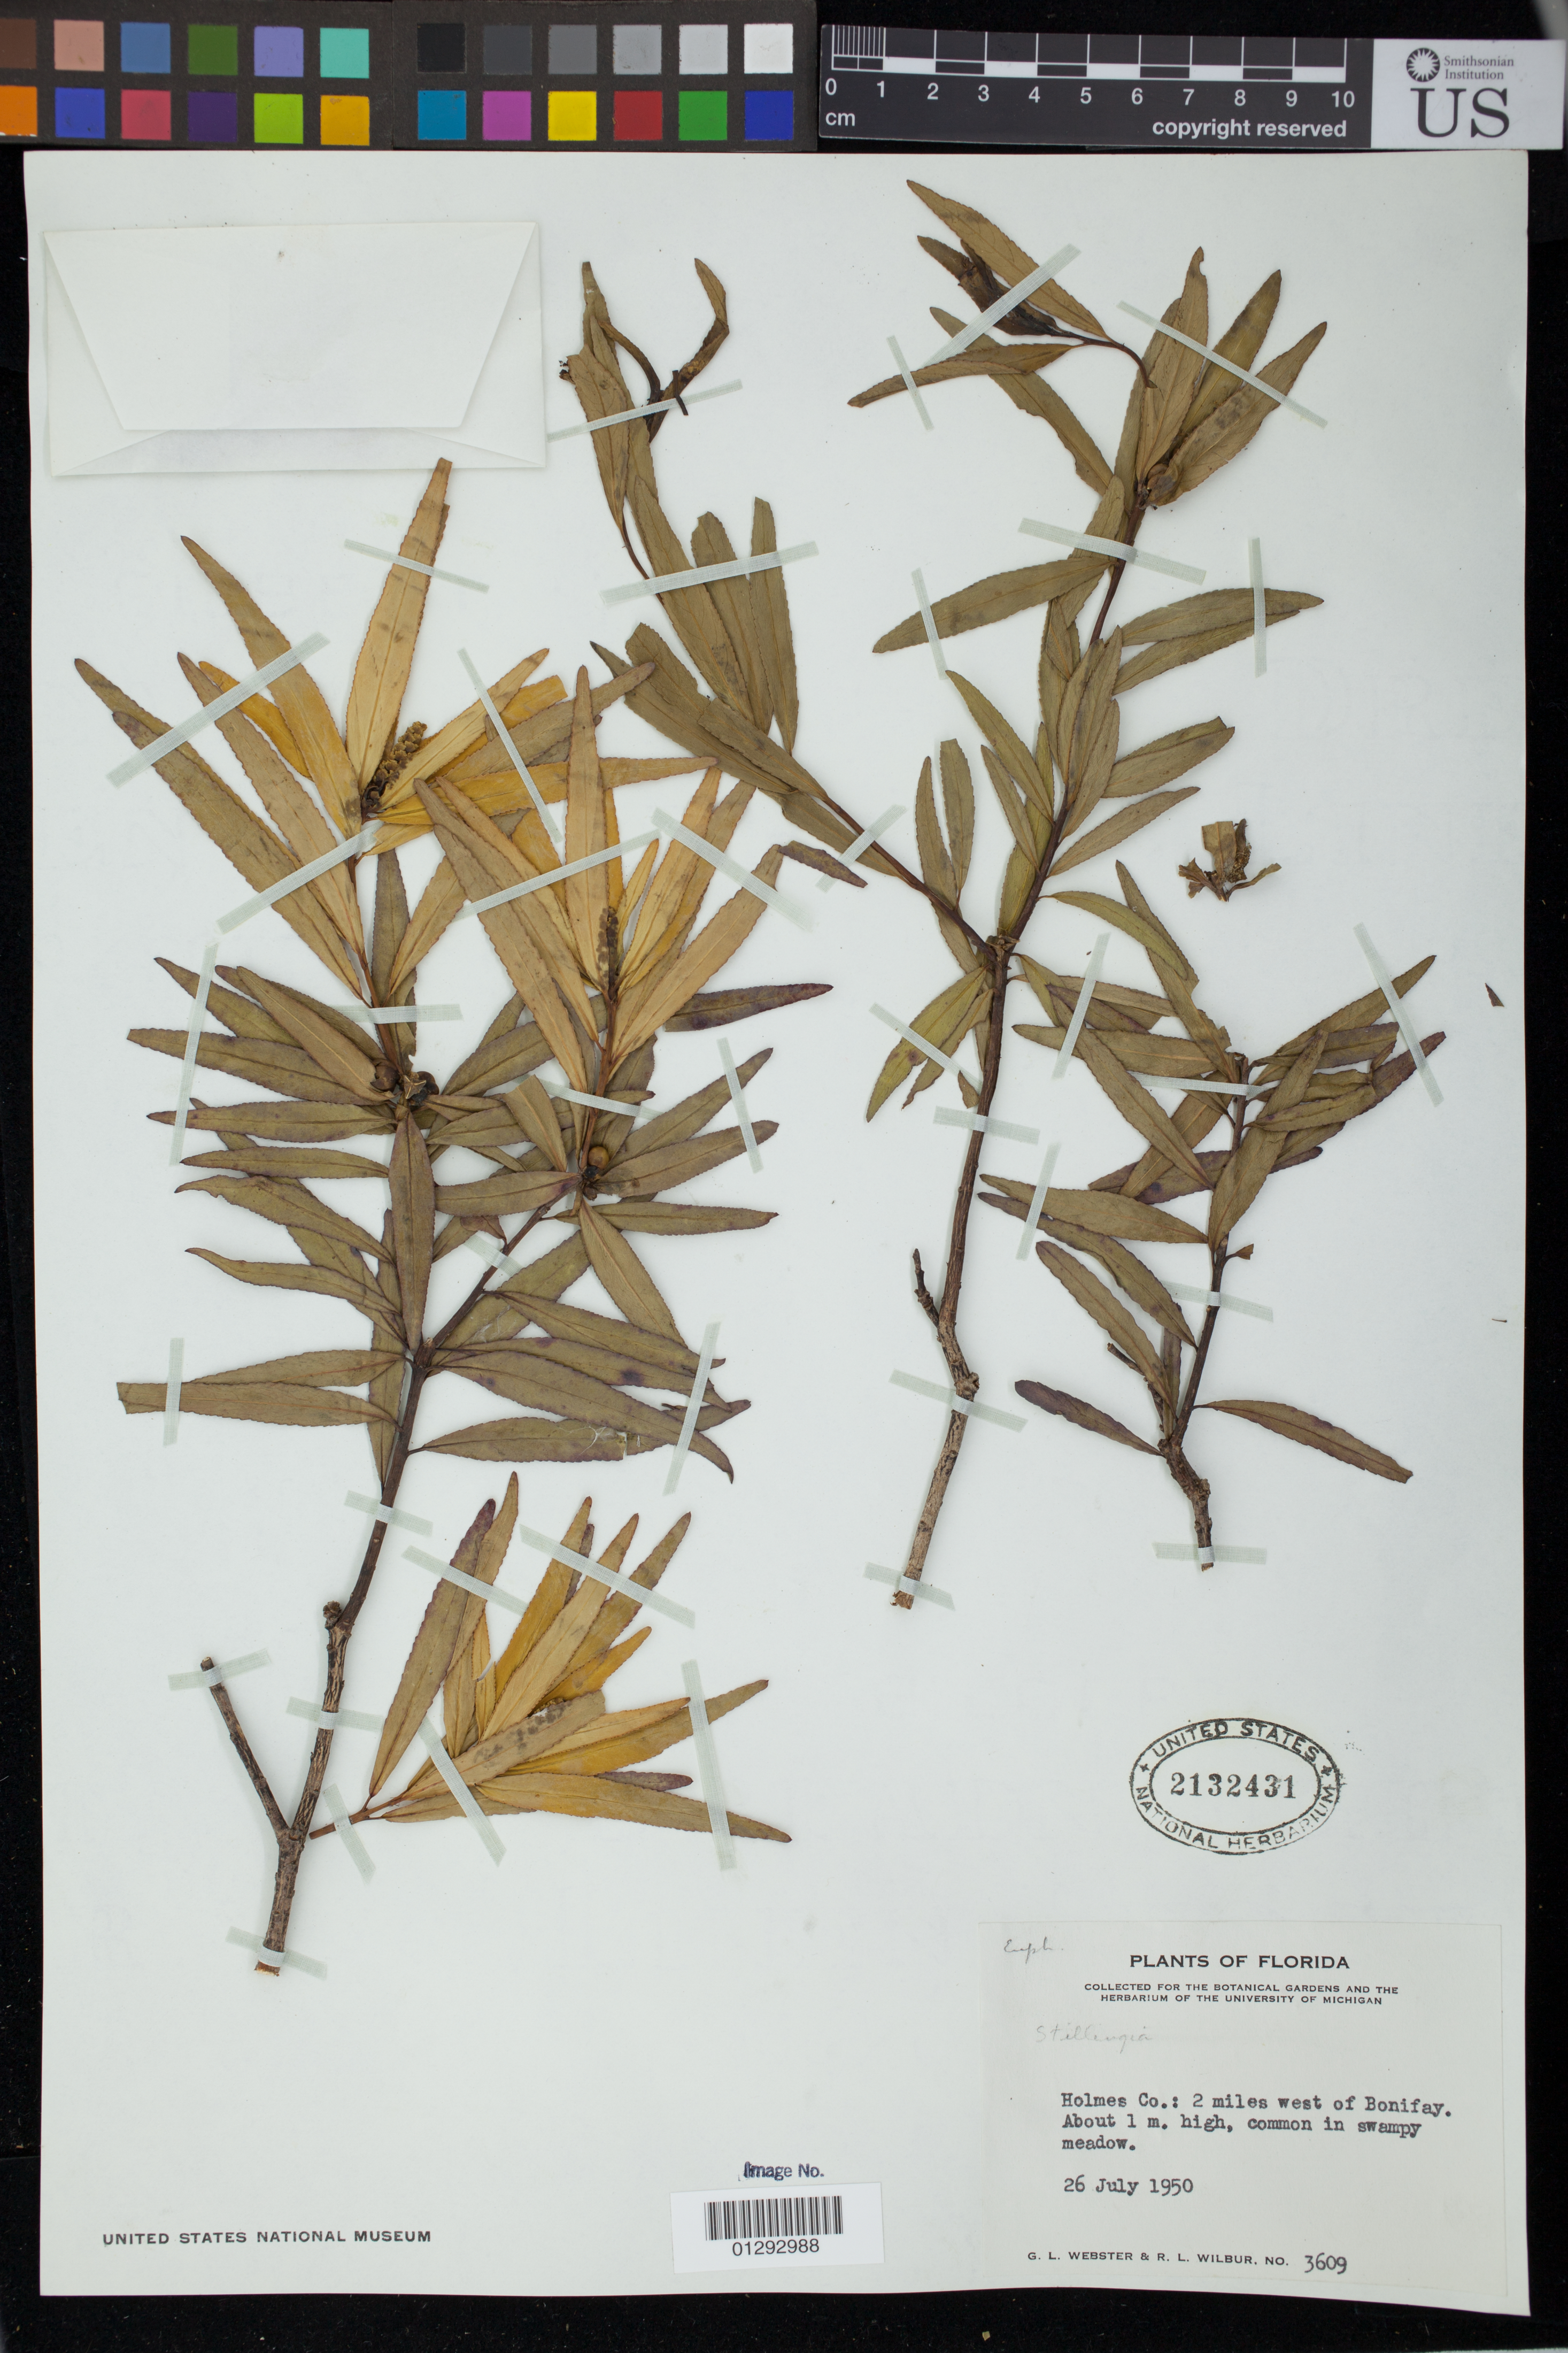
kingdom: Plantae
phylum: Tracheophyta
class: Magnoliopsida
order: Malpighiales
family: Euphorbiaceae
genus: Stillingia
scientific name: Stillingia sylvatica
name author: L.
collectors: G. L. Webster & R. L. Wilbur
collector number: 3609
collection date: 1950-07-26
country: United States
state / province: Florida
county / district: Holmes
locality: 2 miles west of Bonifay.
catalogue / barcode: US 2132431